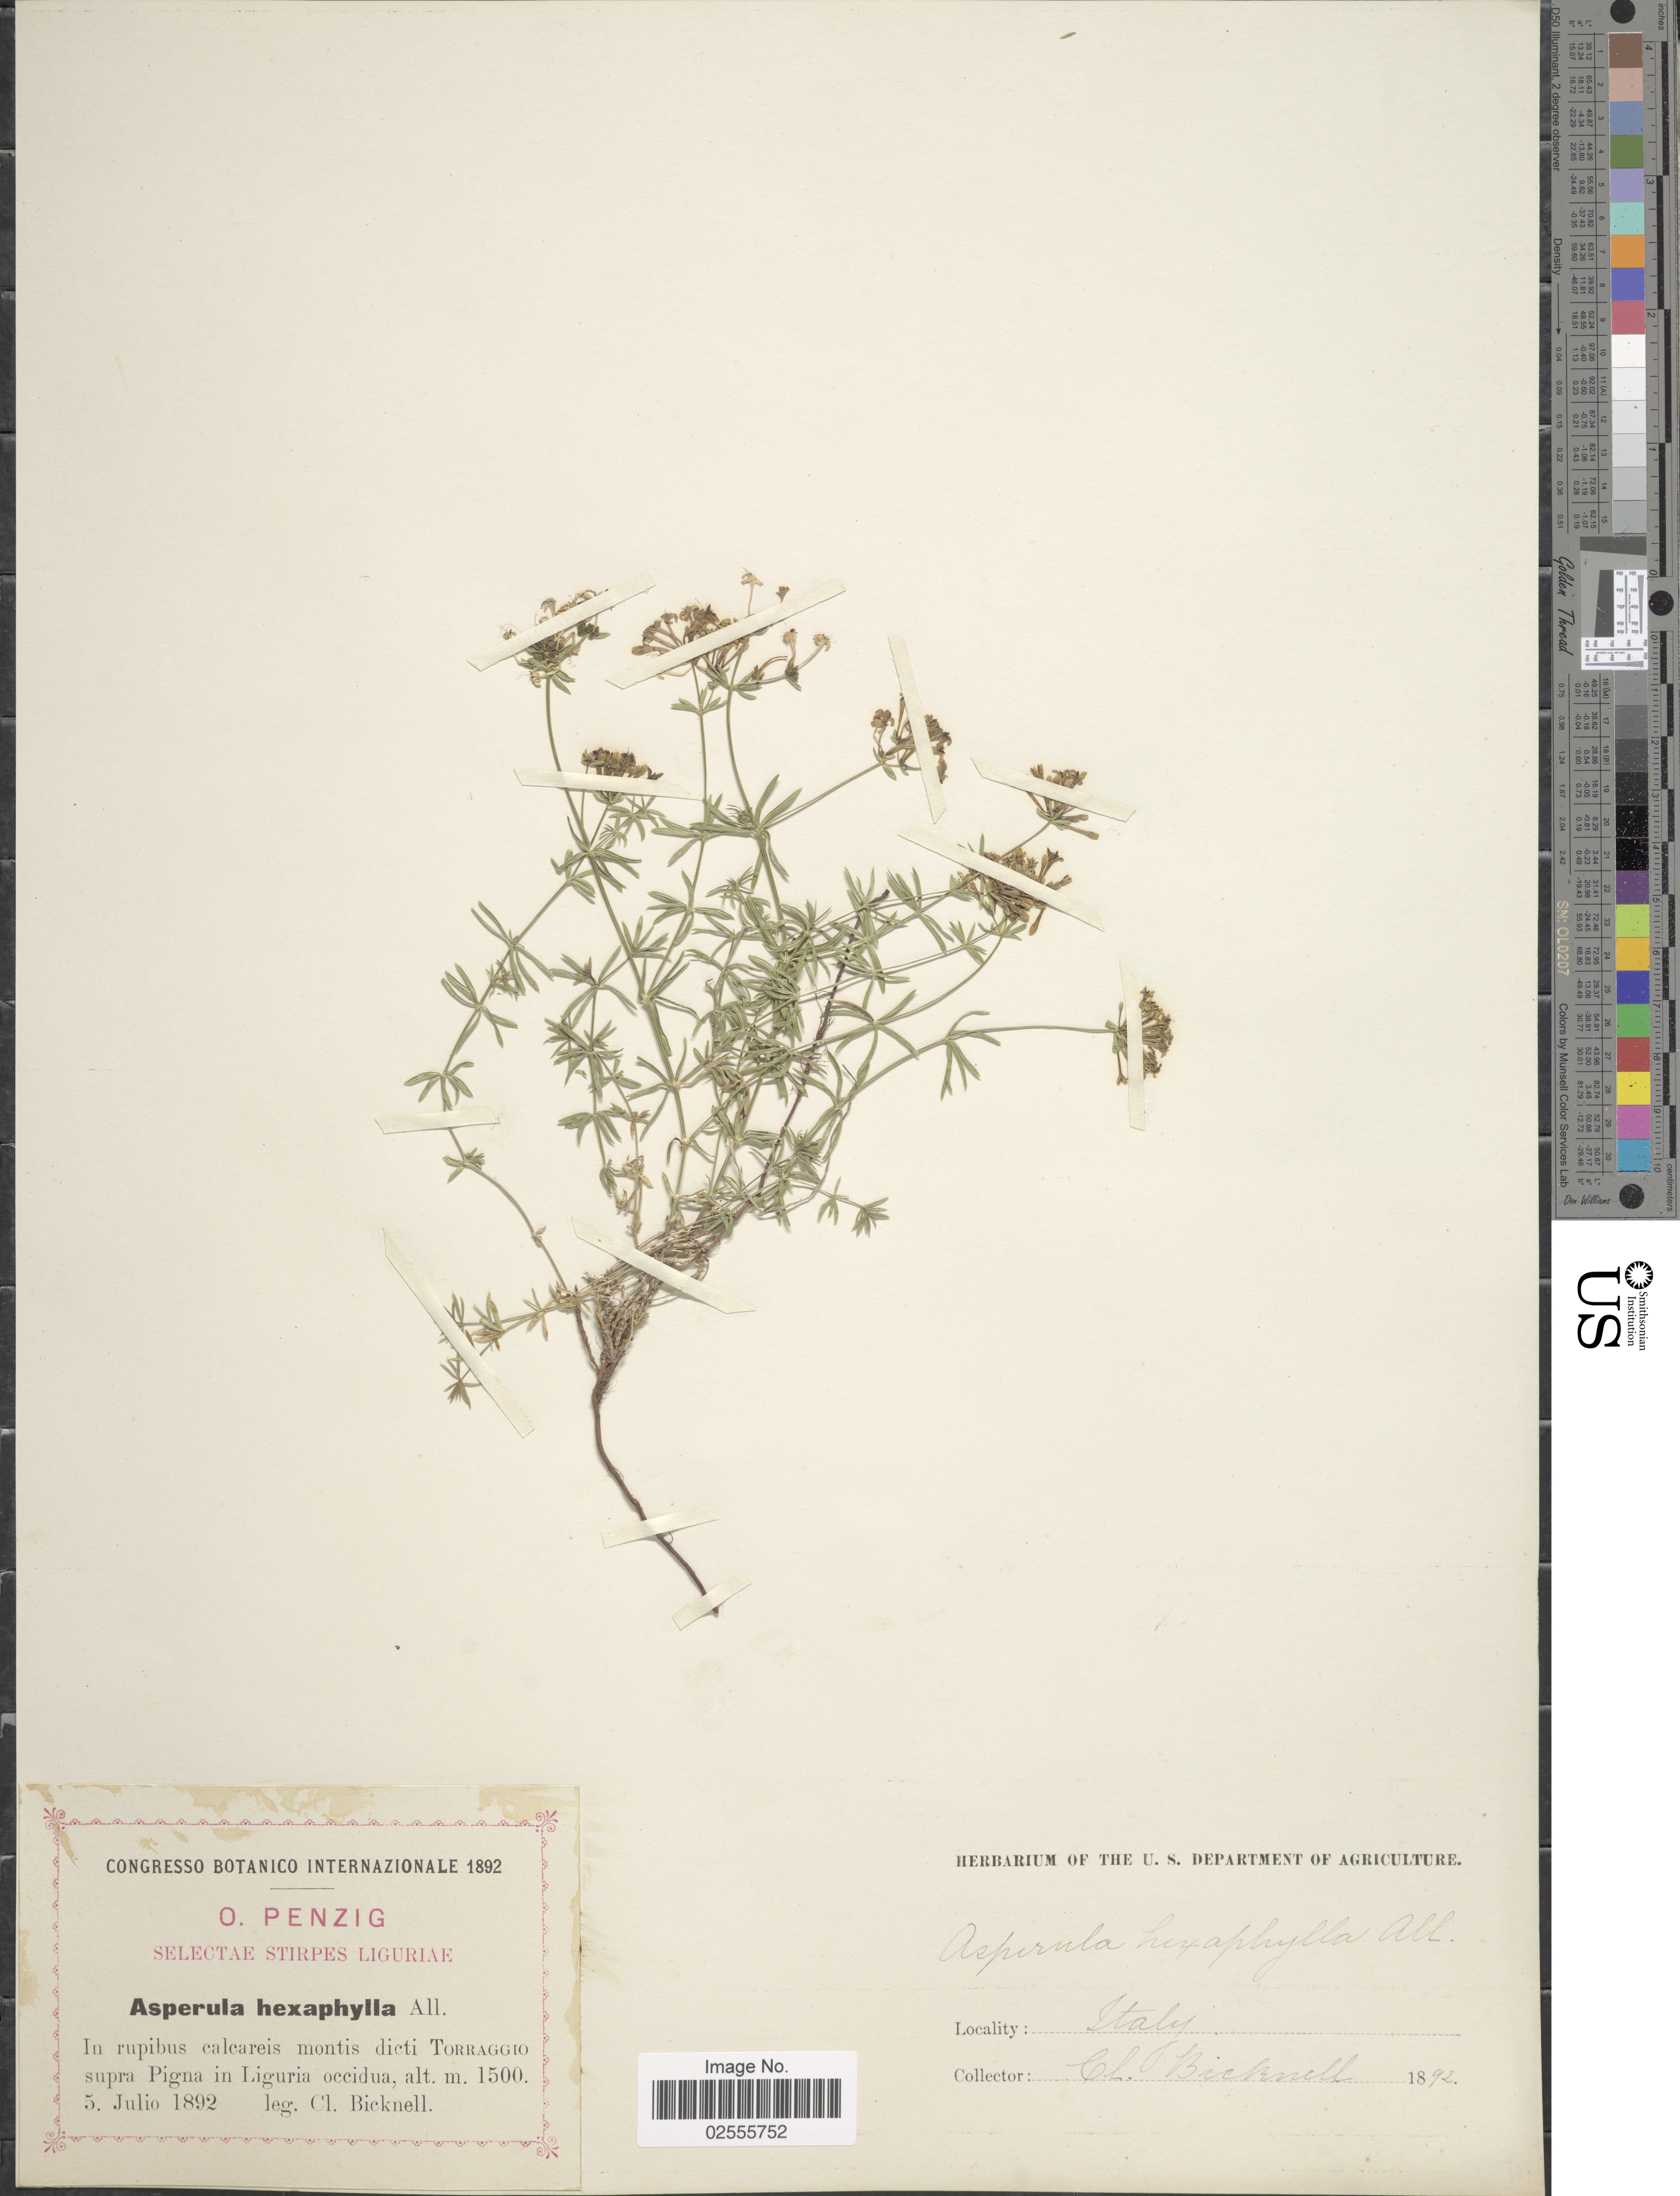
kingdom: Plantae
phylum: Tracheophyta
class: Magnoliopsida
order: Gentianales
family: Rubiaceae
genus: Asperula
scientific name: Asperula hexaphylla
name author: All.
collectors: C. Bicknell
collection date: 1892-07-05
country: Italy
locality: In rupibus calcareis montis dicti Torraggio supra Pigna in Liguria occidua.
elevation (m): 1500